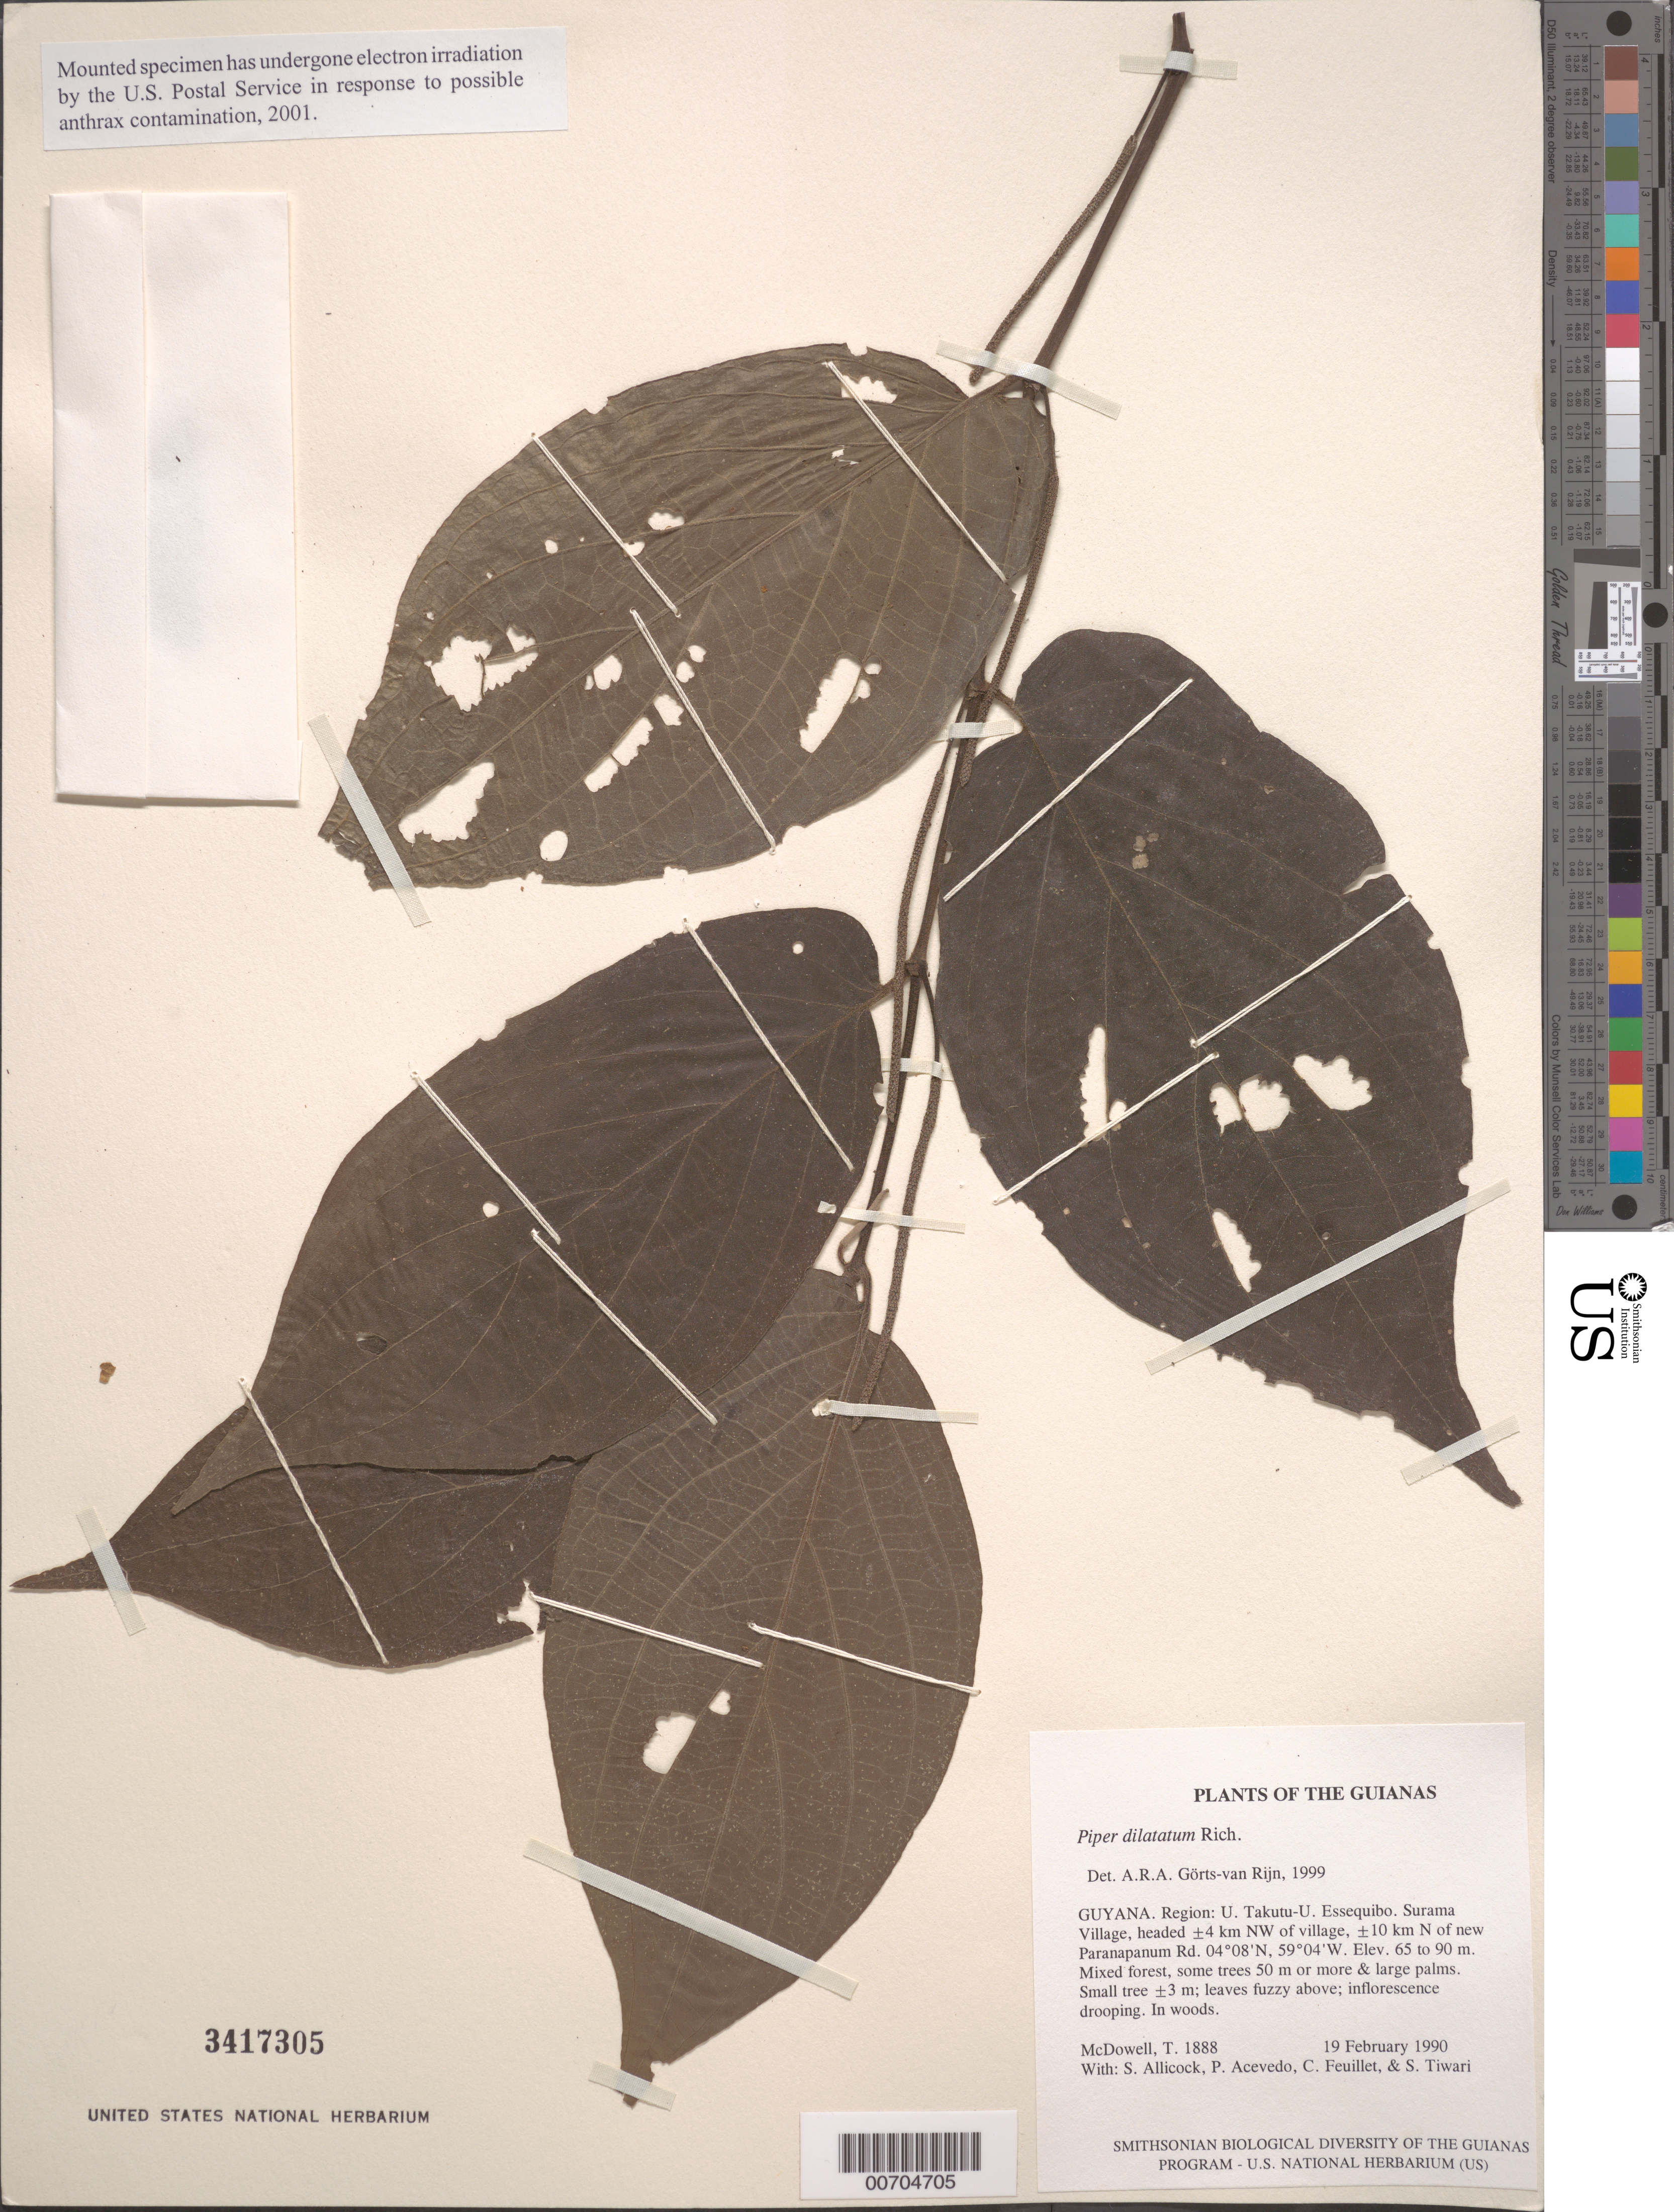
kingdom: Plantae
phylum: Tracheophyta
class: Magnoliopsida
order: Piperales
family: Piperaceae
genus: Piper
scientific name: Piper dilatatum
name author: Rich.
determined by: Görts-van Rijn, A. R. A.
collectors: T. McDowell, S. Allicock, P. Acevedo-Rodr., C. Feuillet & S. Tiwari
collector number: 1888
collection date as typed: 19 February 1990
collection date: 1990-02-19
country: Guyana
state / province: U. Takutu-U. Essequibo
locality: ±4 km NW of Surama Village, ±10 km N of new Paranapanema Road, along western trail to Buro-Buro River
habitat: Mixed forest, some trees 50 m or more & large palms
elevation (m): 65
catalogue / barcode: US 3417305